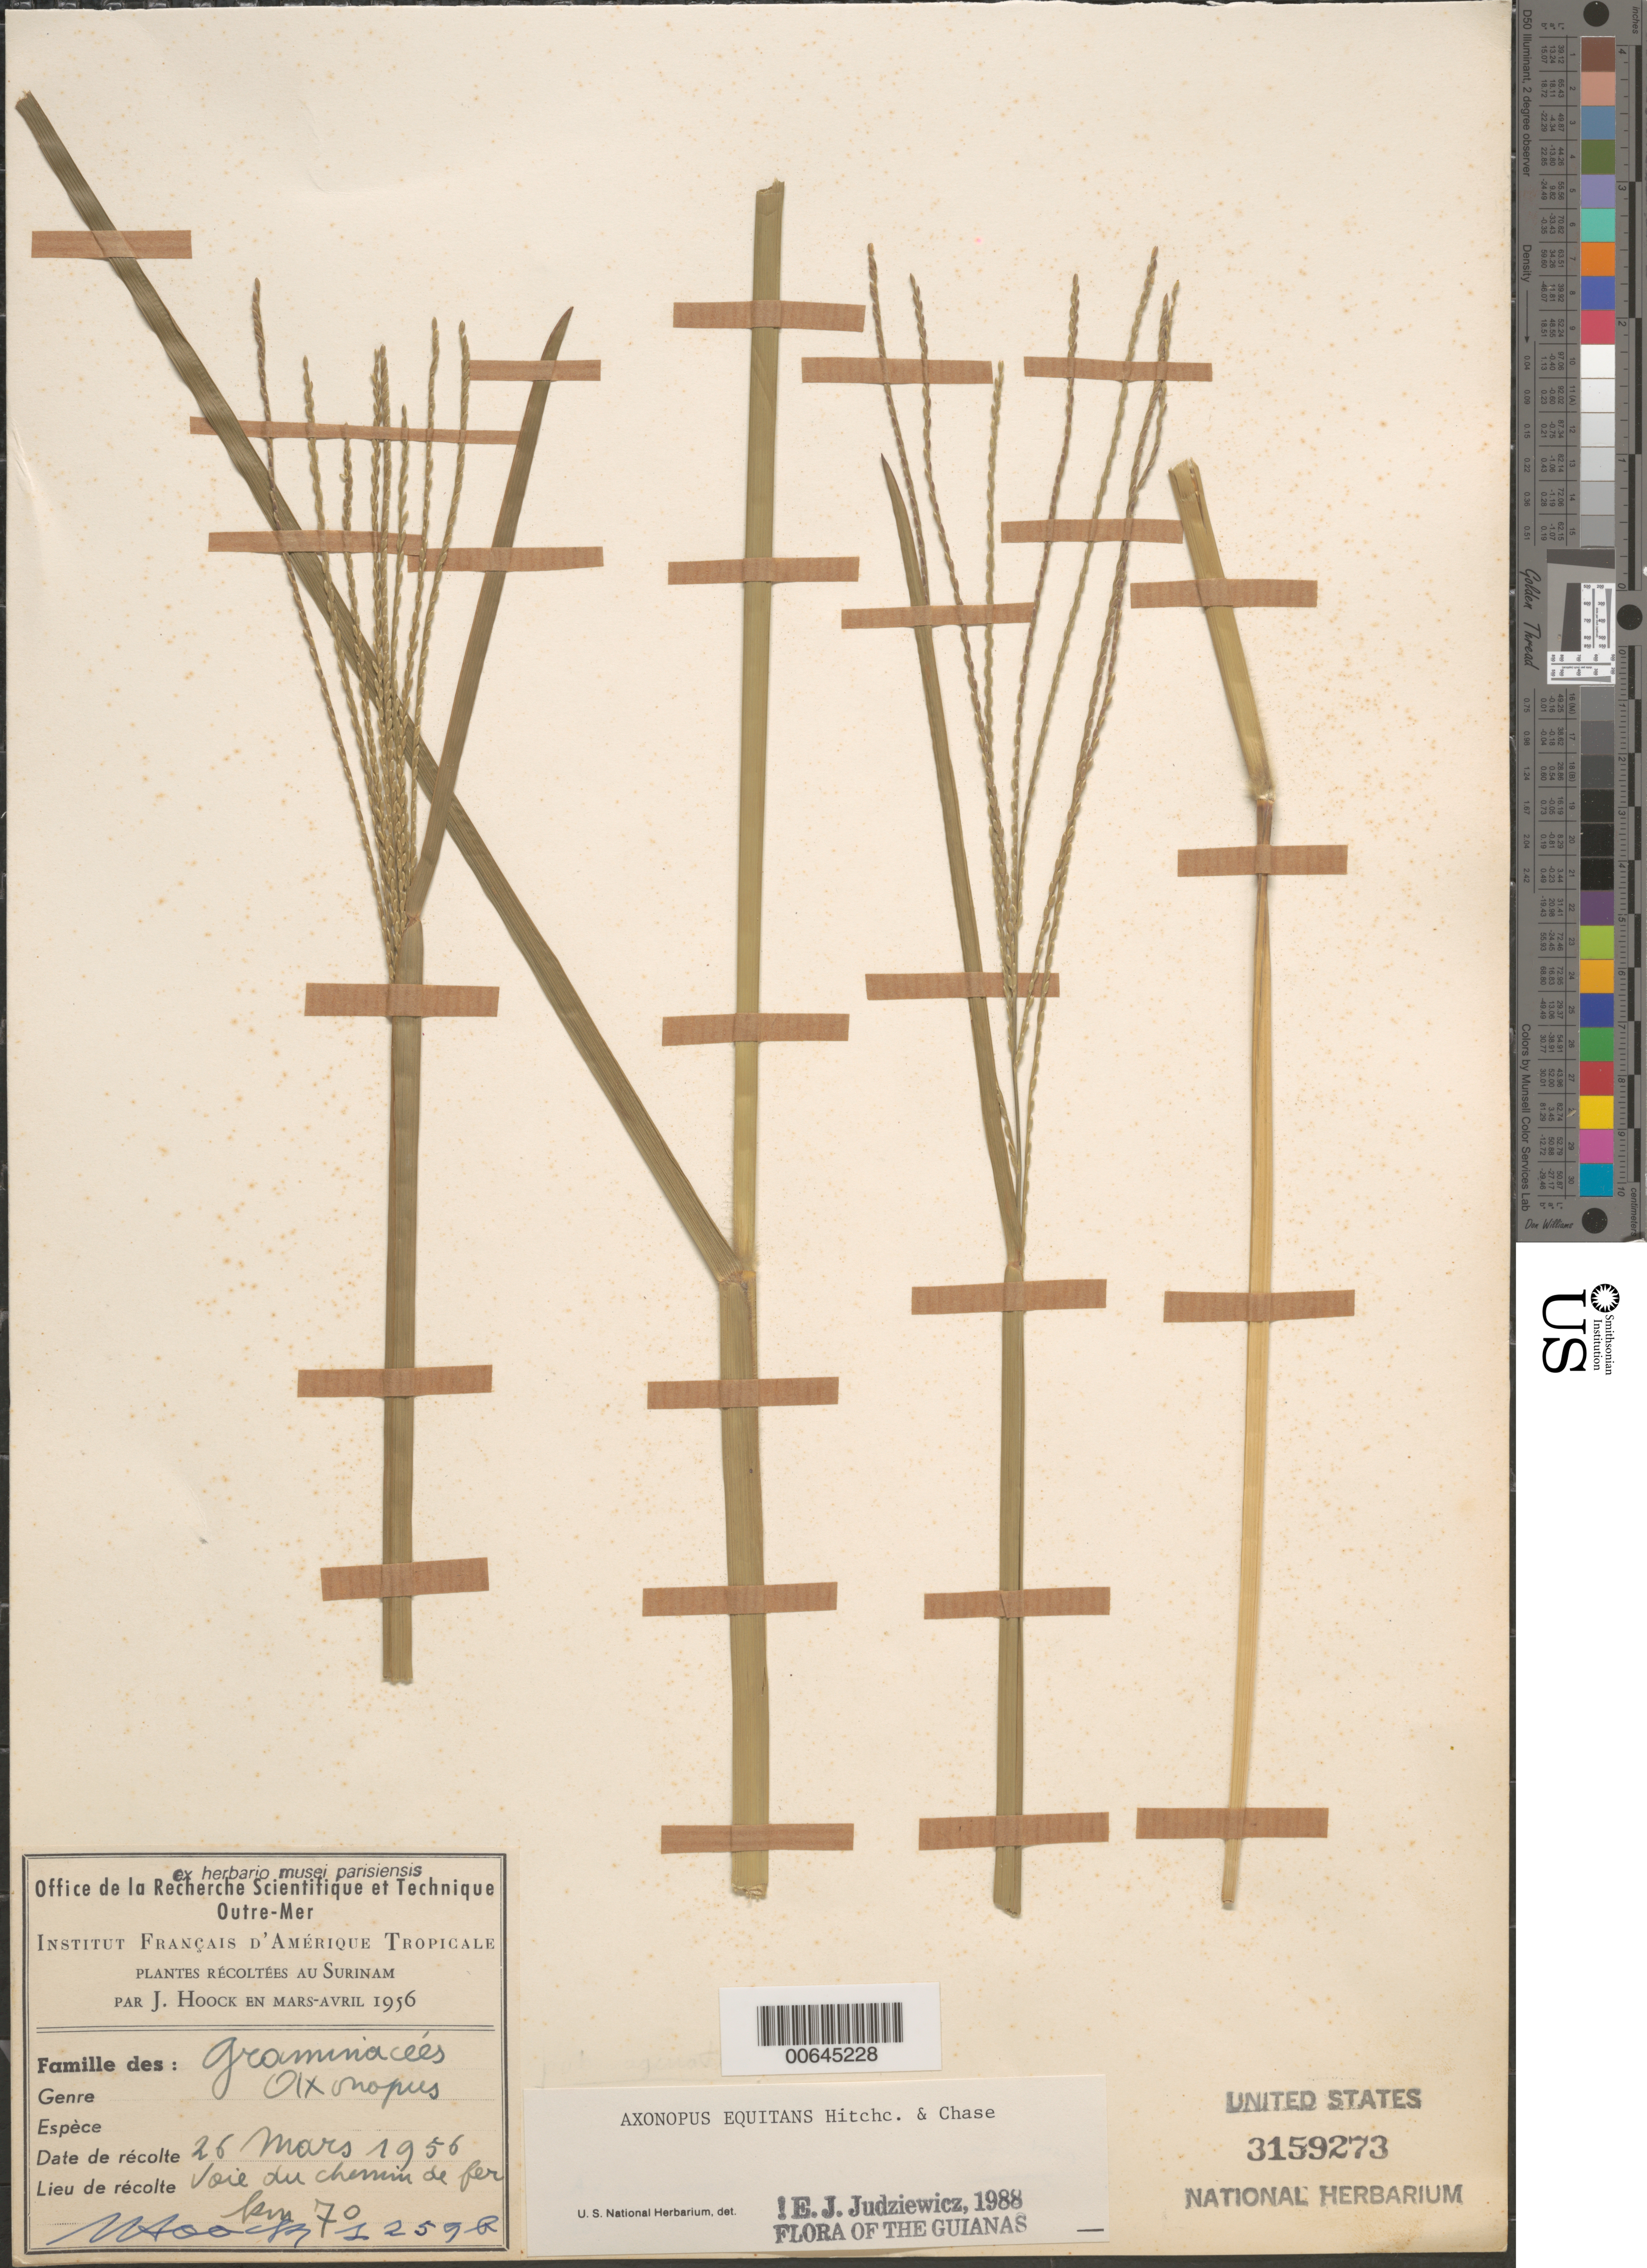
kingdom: Plantae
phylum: Tracheophyta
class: Liliopsida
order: Poales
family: Poaceae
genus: Axonopus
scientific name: Axonopus equitans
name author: Hitchc. & Chase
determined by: Judziewicz, E. J.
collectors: J. Hoock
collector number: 1259 b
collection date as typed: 26-Mar-56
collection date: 1956-03-26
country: Suriname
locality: Voie du chemin de fer, km 70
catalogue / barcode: US 3159273